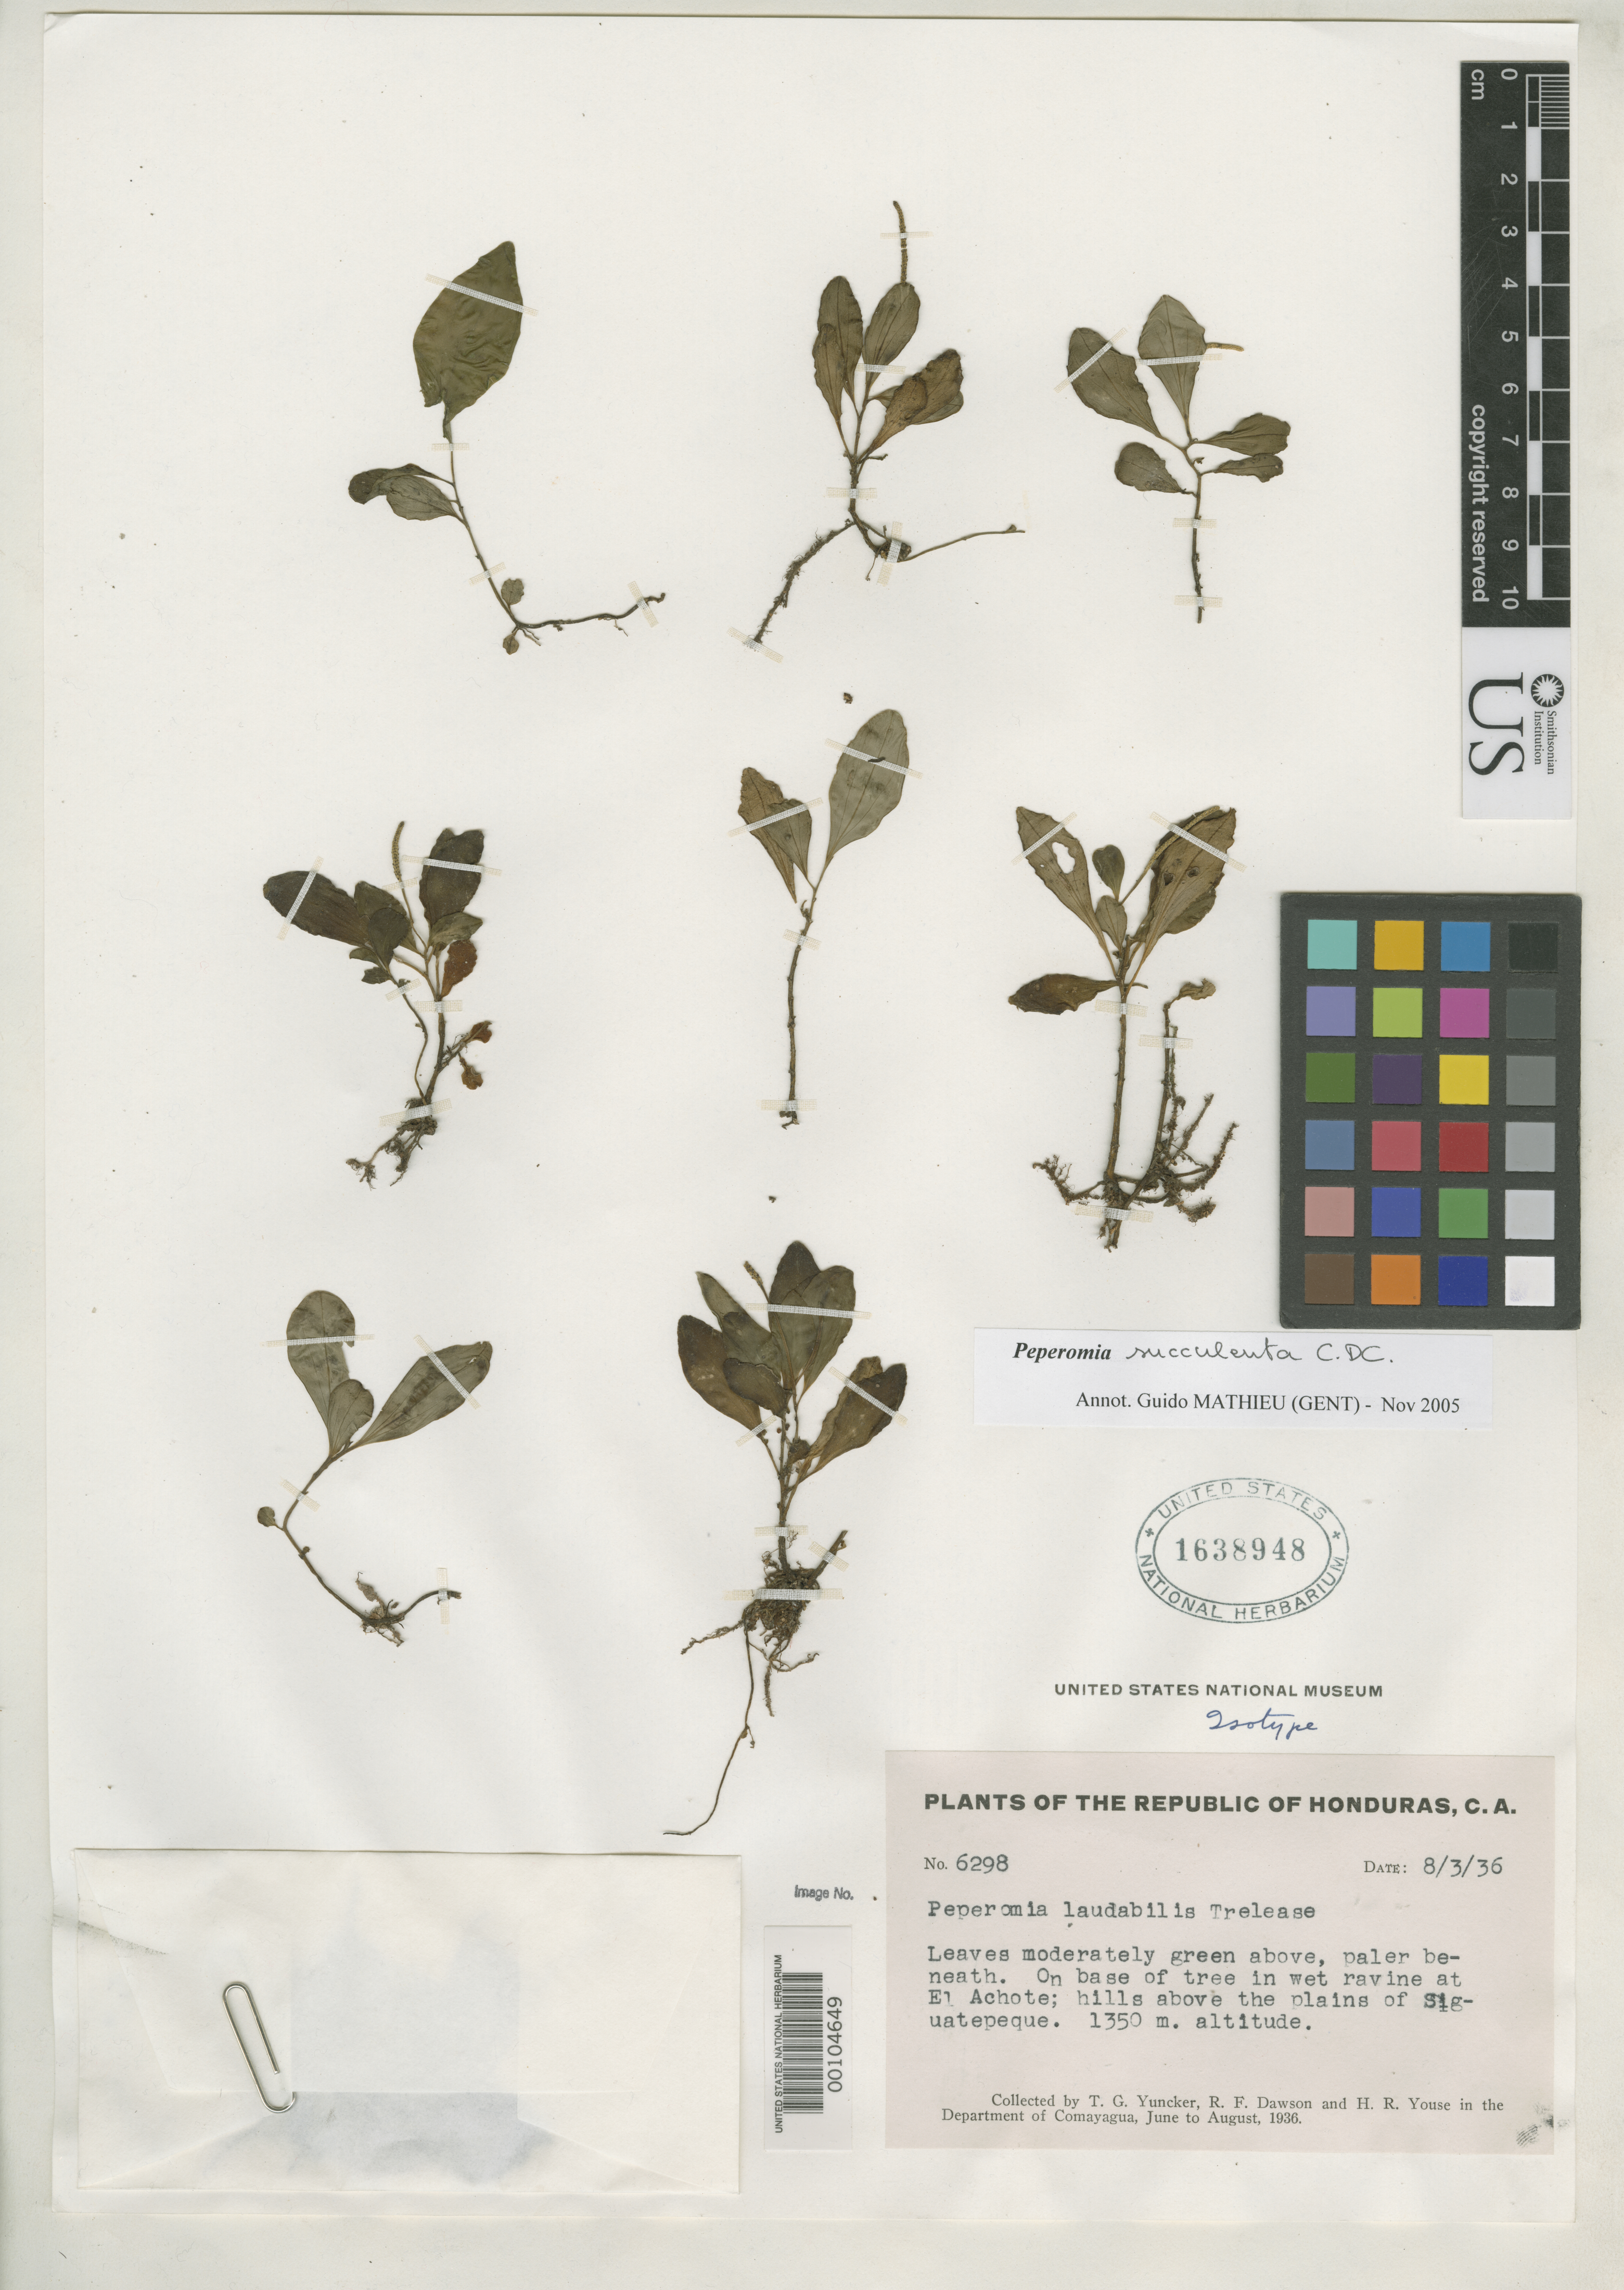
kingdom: Plantae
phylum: Tracheophyta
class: Magnoliopsida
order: Piperales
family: Piperaceae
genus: Peperomia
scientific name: Peperomia laudabilis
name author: Trel. in Yunck.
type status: Isotype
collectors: T. G. Yuncker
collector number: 6298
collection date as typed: Jun 1936 to -- Aug 1936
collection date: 1936-06/1936-08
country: Honduras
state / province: Comayagua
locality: El Achote, above Siguatepeqe.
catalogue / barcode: US 1638948